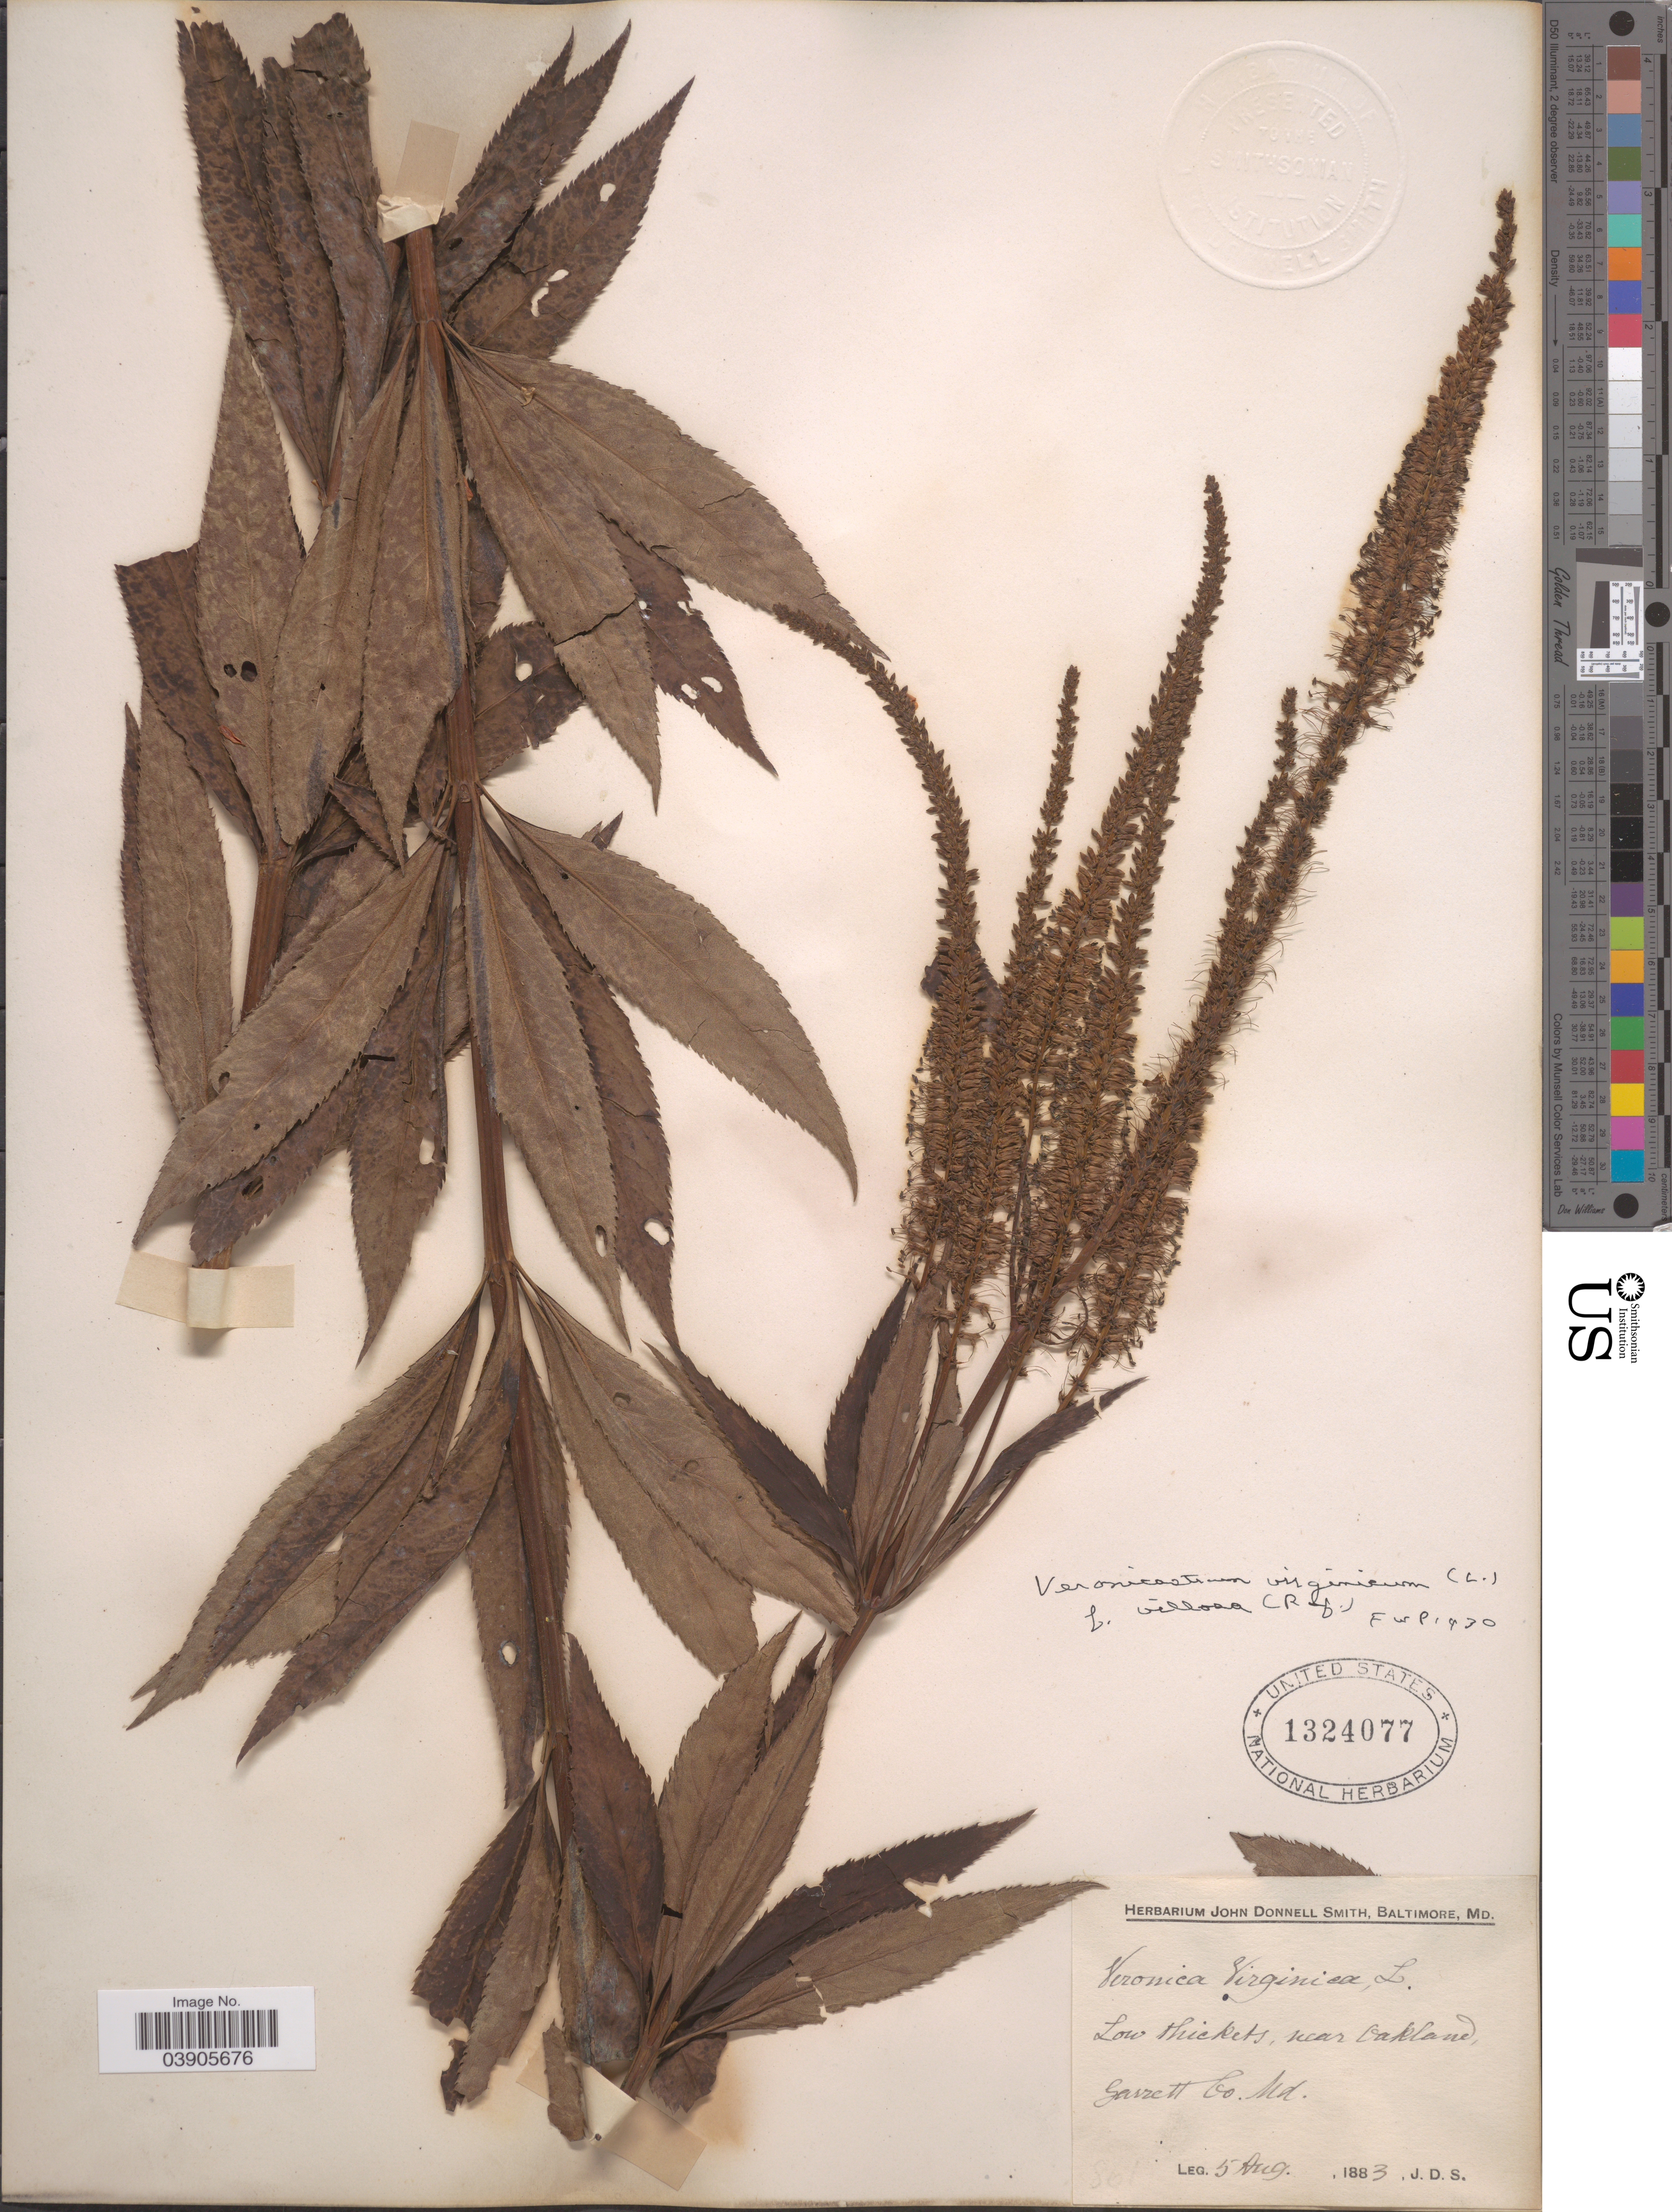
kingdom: Plantae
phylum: Tracheophyta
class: Magnoliopsida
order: Lamiales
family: Plantaginaceae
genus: Veronicastrum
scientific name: Veronicastrum virginicum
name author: (L.) Farw.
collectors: J. Donnell Smith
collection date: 1883-08-05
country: United States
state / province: Maryland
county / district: Garrett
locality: Low thickets, near Oakland, Garrett Co.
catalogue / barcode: US 1324077